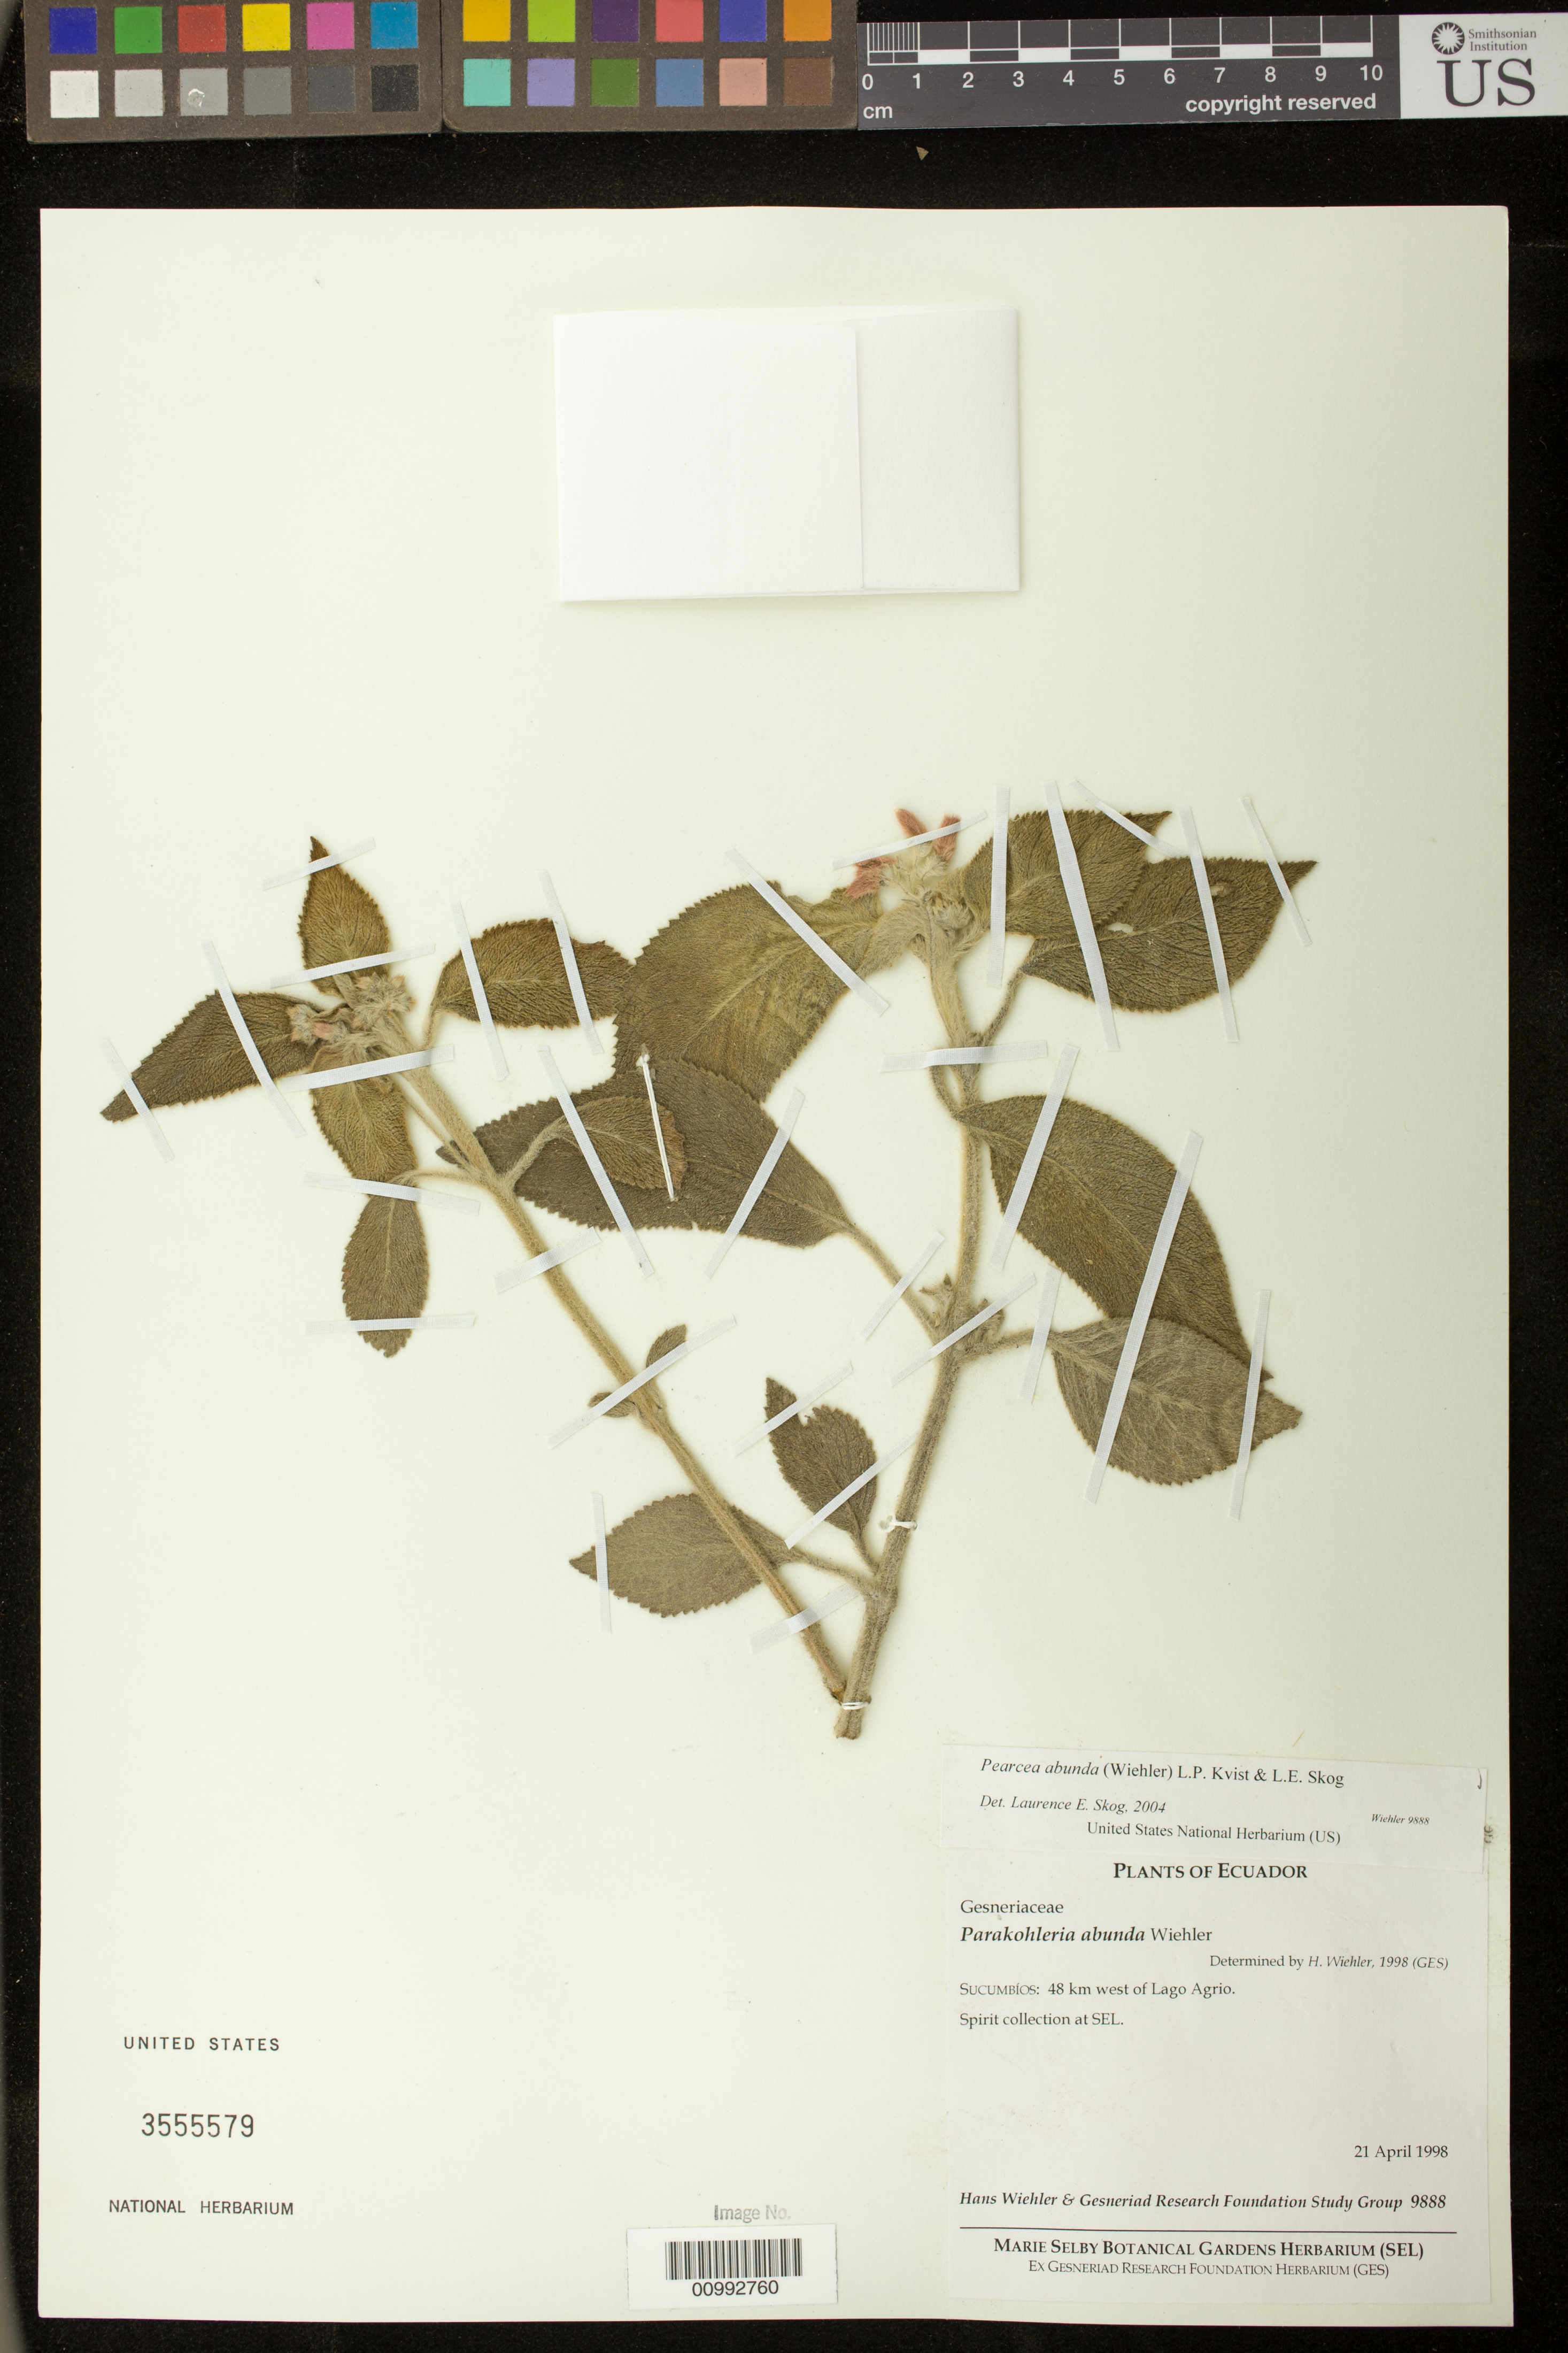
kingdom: Plantae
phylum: Tracheophyta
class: Magnoliopsida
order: Lamiales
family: Gesneriaceae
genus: Pearcea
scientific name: Pearcea abunda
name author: (Wiehler) L.P. Kvist & L.E. Skog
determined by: Skog, Laurence E.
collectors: H. J. Wiehler & GRF Study Group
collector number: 9888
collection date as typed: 21 Apr 1998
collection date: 1998-04-21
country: Ecuador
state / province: Sucumbíos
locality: Sucumbíos: 48 km west of Lago Agrio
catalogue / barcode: US 3555579